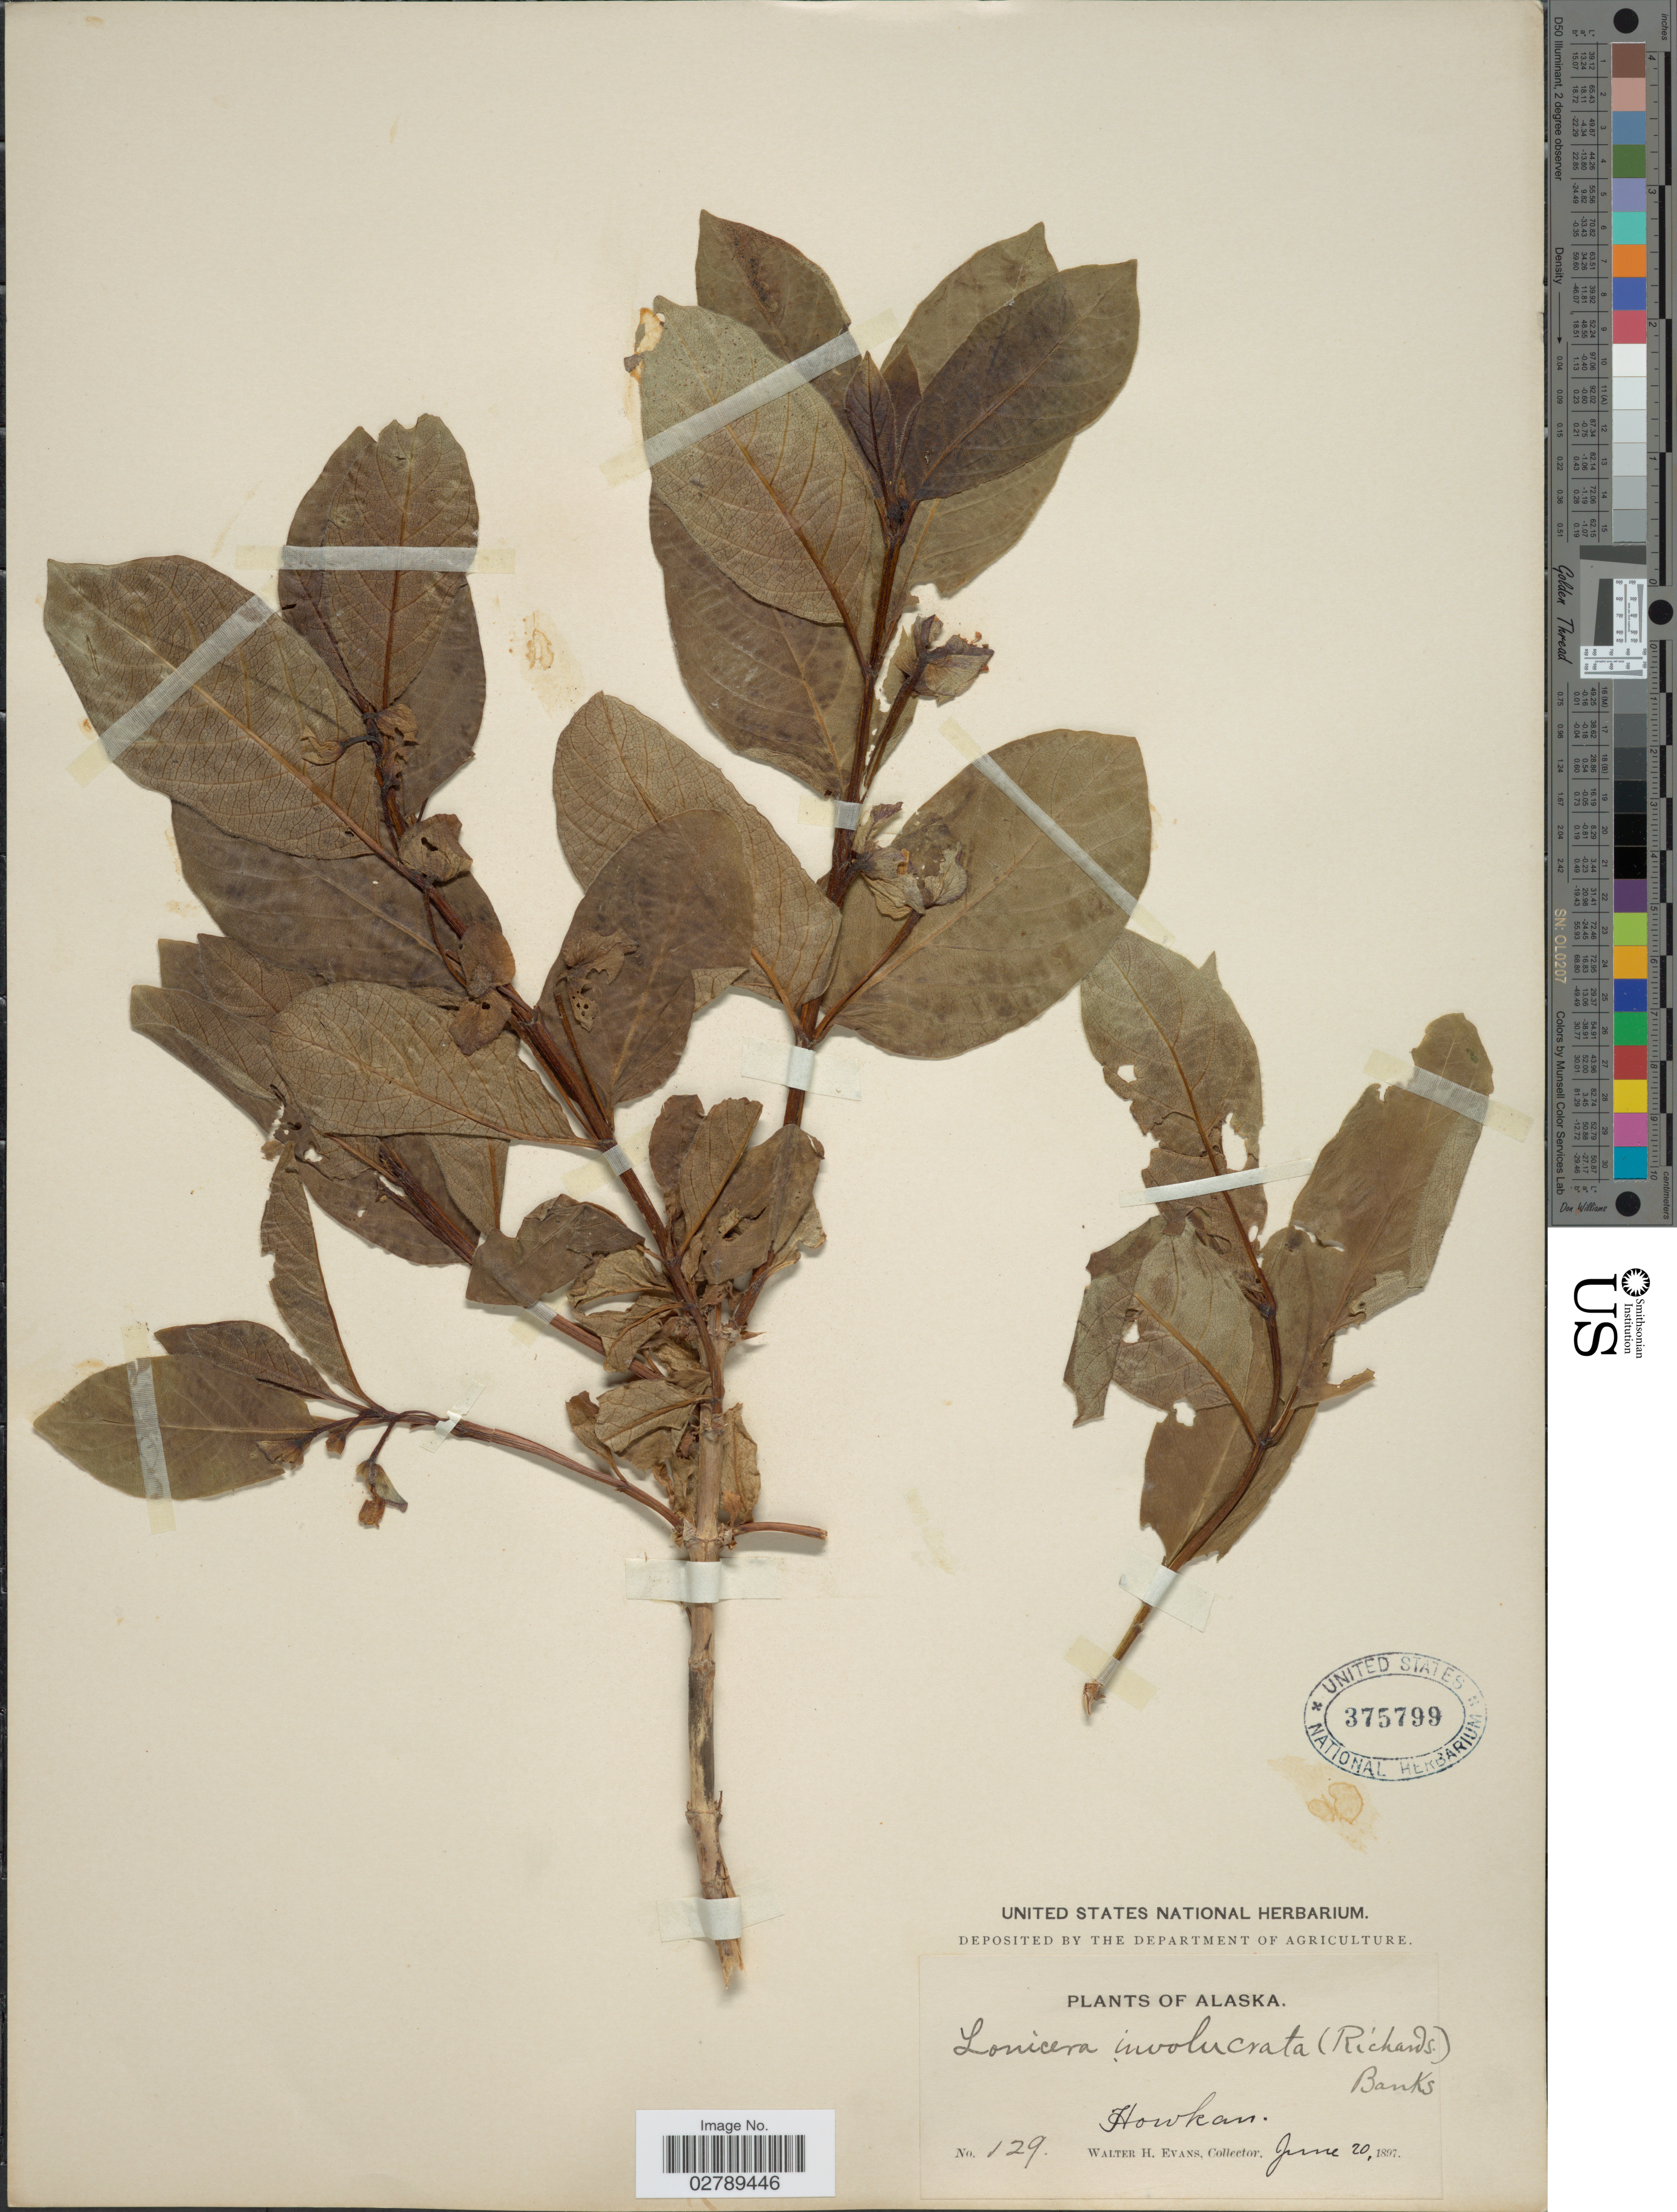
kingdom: Plantae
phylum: Tracheophyta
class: Magnoliopsida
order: Dipsacales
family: Caprifoliaceae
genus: Lonicera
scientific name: Lonicera involucrata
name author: (Richardson) Banks ex Spreng.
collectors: W. H. Evans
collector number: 129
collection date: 1897-06-20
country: United States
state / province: Alaska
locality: Howkan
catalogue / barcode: US 375799